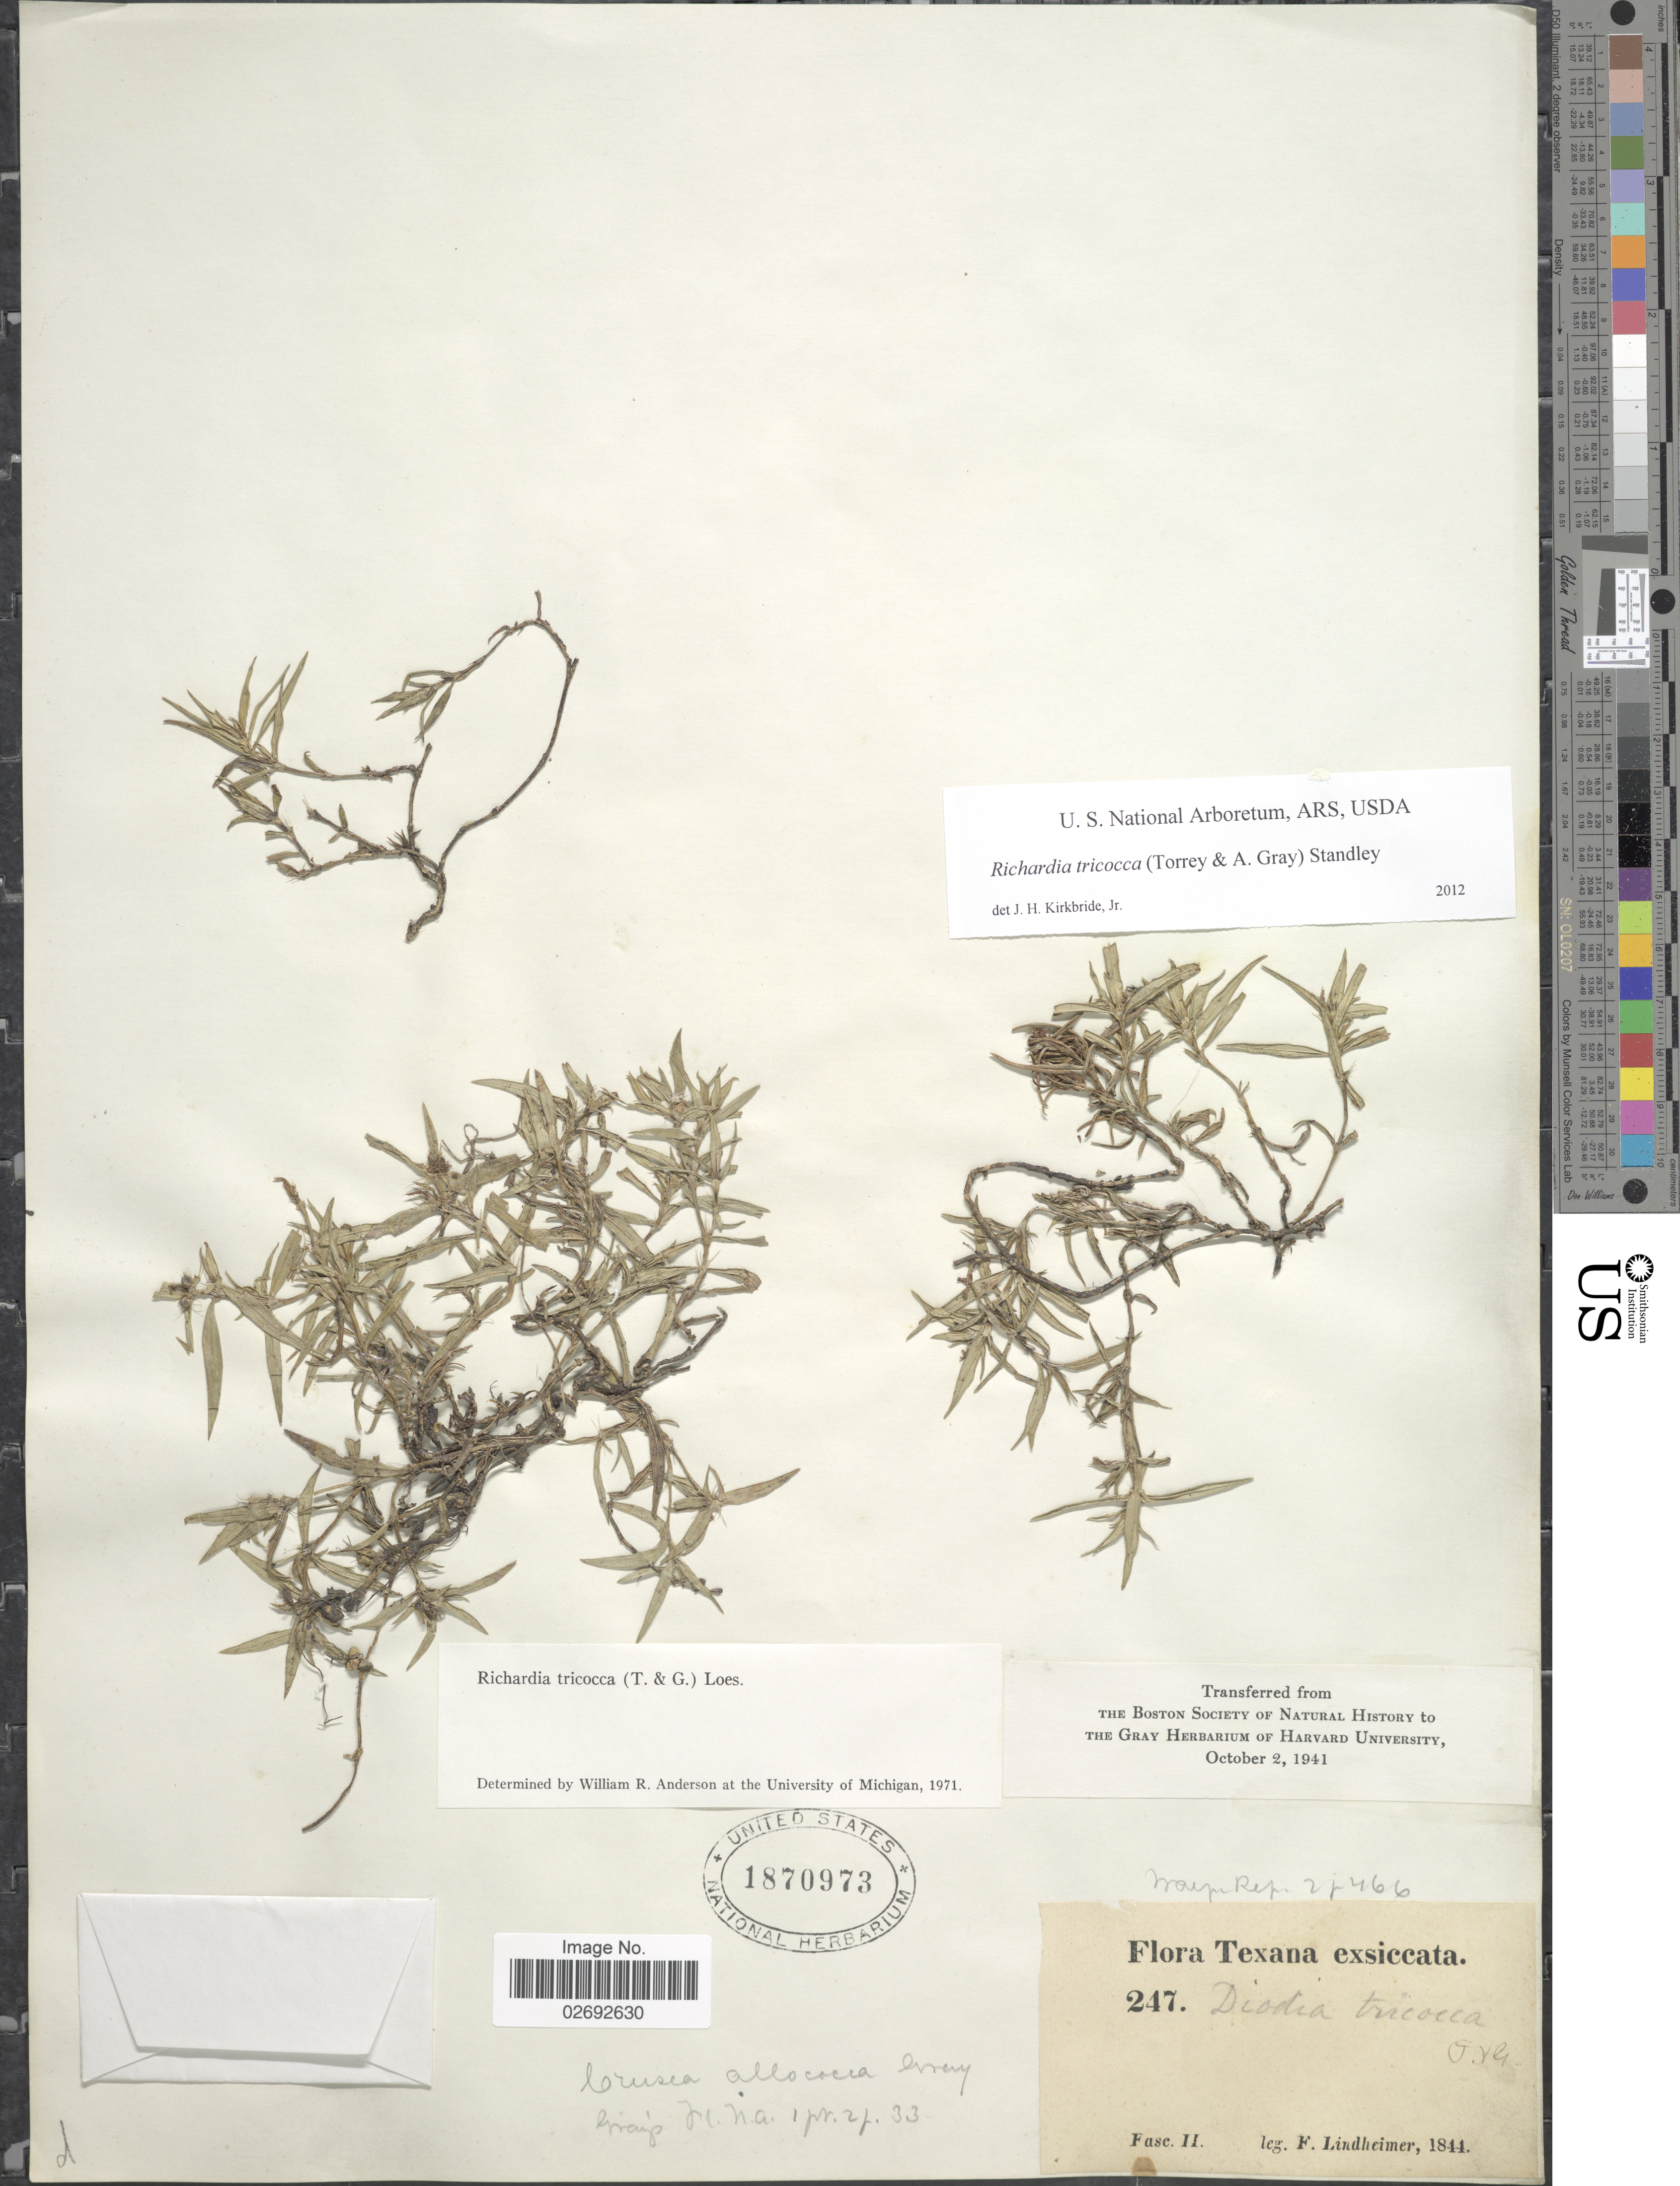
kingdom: Plantae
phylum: Tracheophyta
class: Magnoliopsida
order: Gentianales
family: Rubiaceae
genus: Richardia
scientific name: Richardia tricocca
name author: (Torr.) Standl.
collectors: F. Lindheimer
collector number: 247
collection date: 1844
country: United States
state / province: Texas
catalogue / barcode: US 1870973